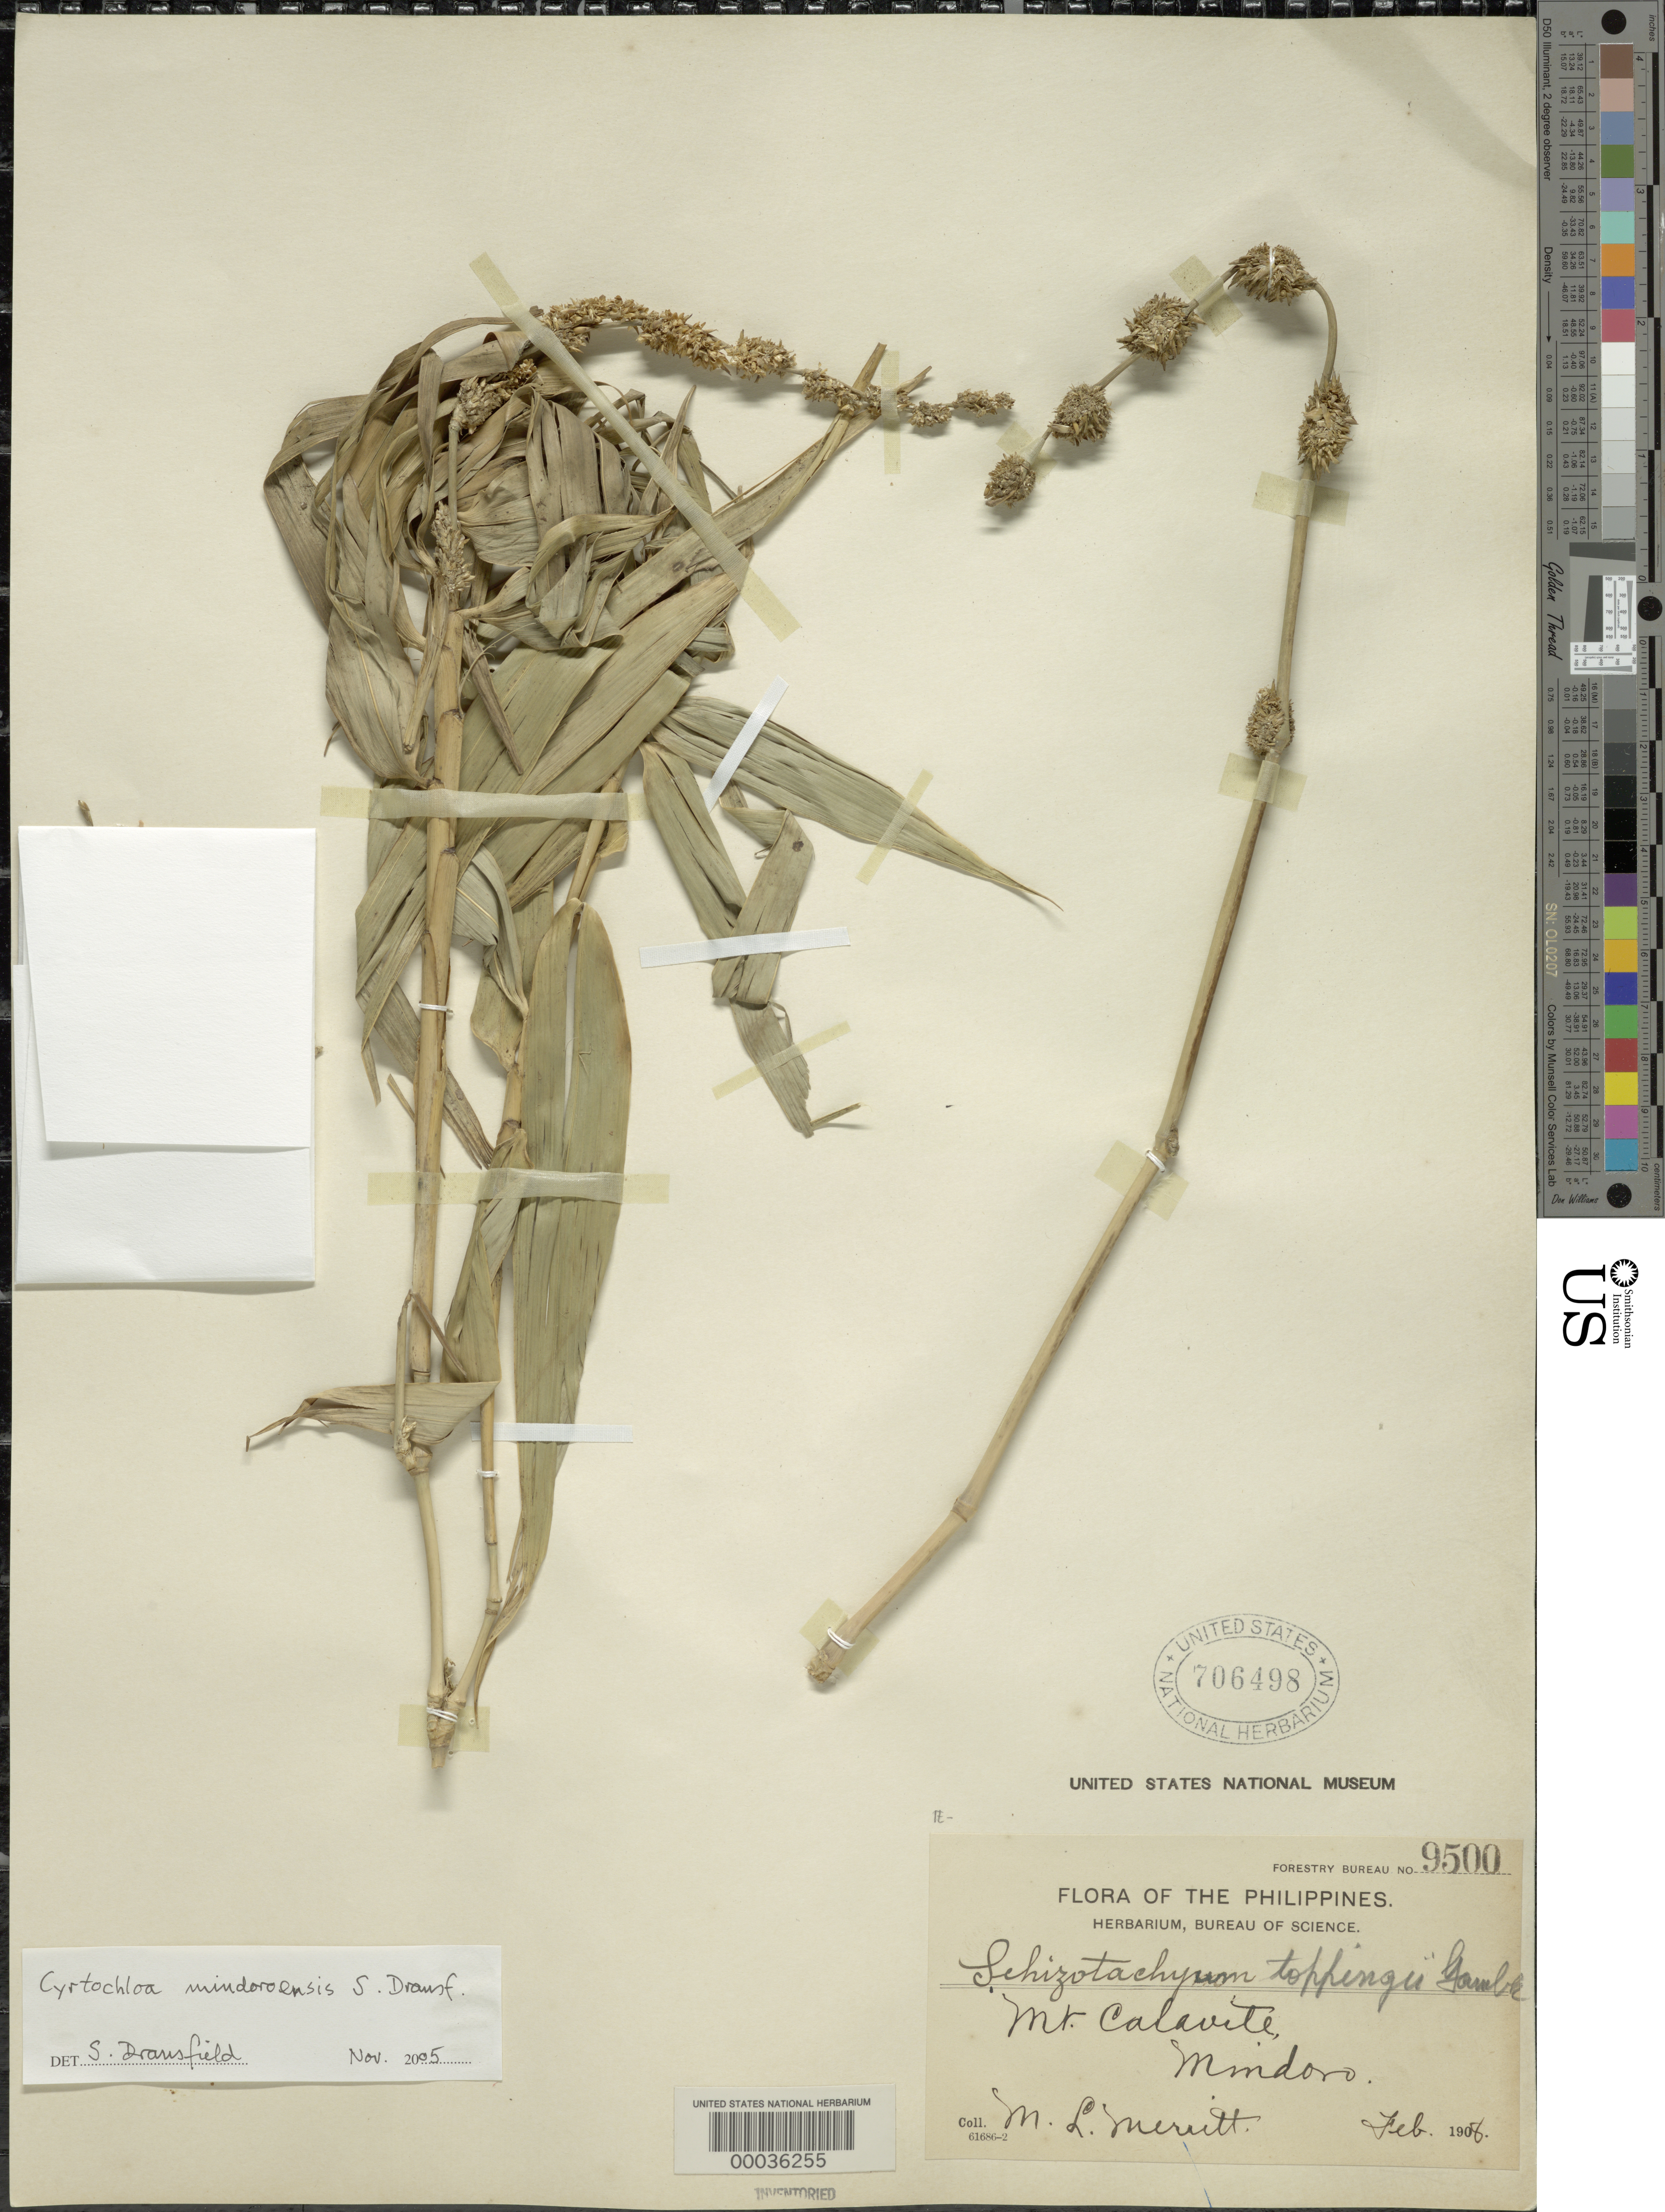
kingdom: Plantae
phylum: Tracheophyta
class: Liliopsida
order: Poales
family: Poaceae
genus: Cyrtochloa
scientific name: Cyrtochloa mindoroensis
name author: S. Dransf.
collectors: M. L. Merritt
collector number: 9500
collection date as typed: Feb 1908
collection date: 1908-02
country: Philippines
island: Mindoro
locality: Mt. Calavite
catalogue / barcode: US 706498